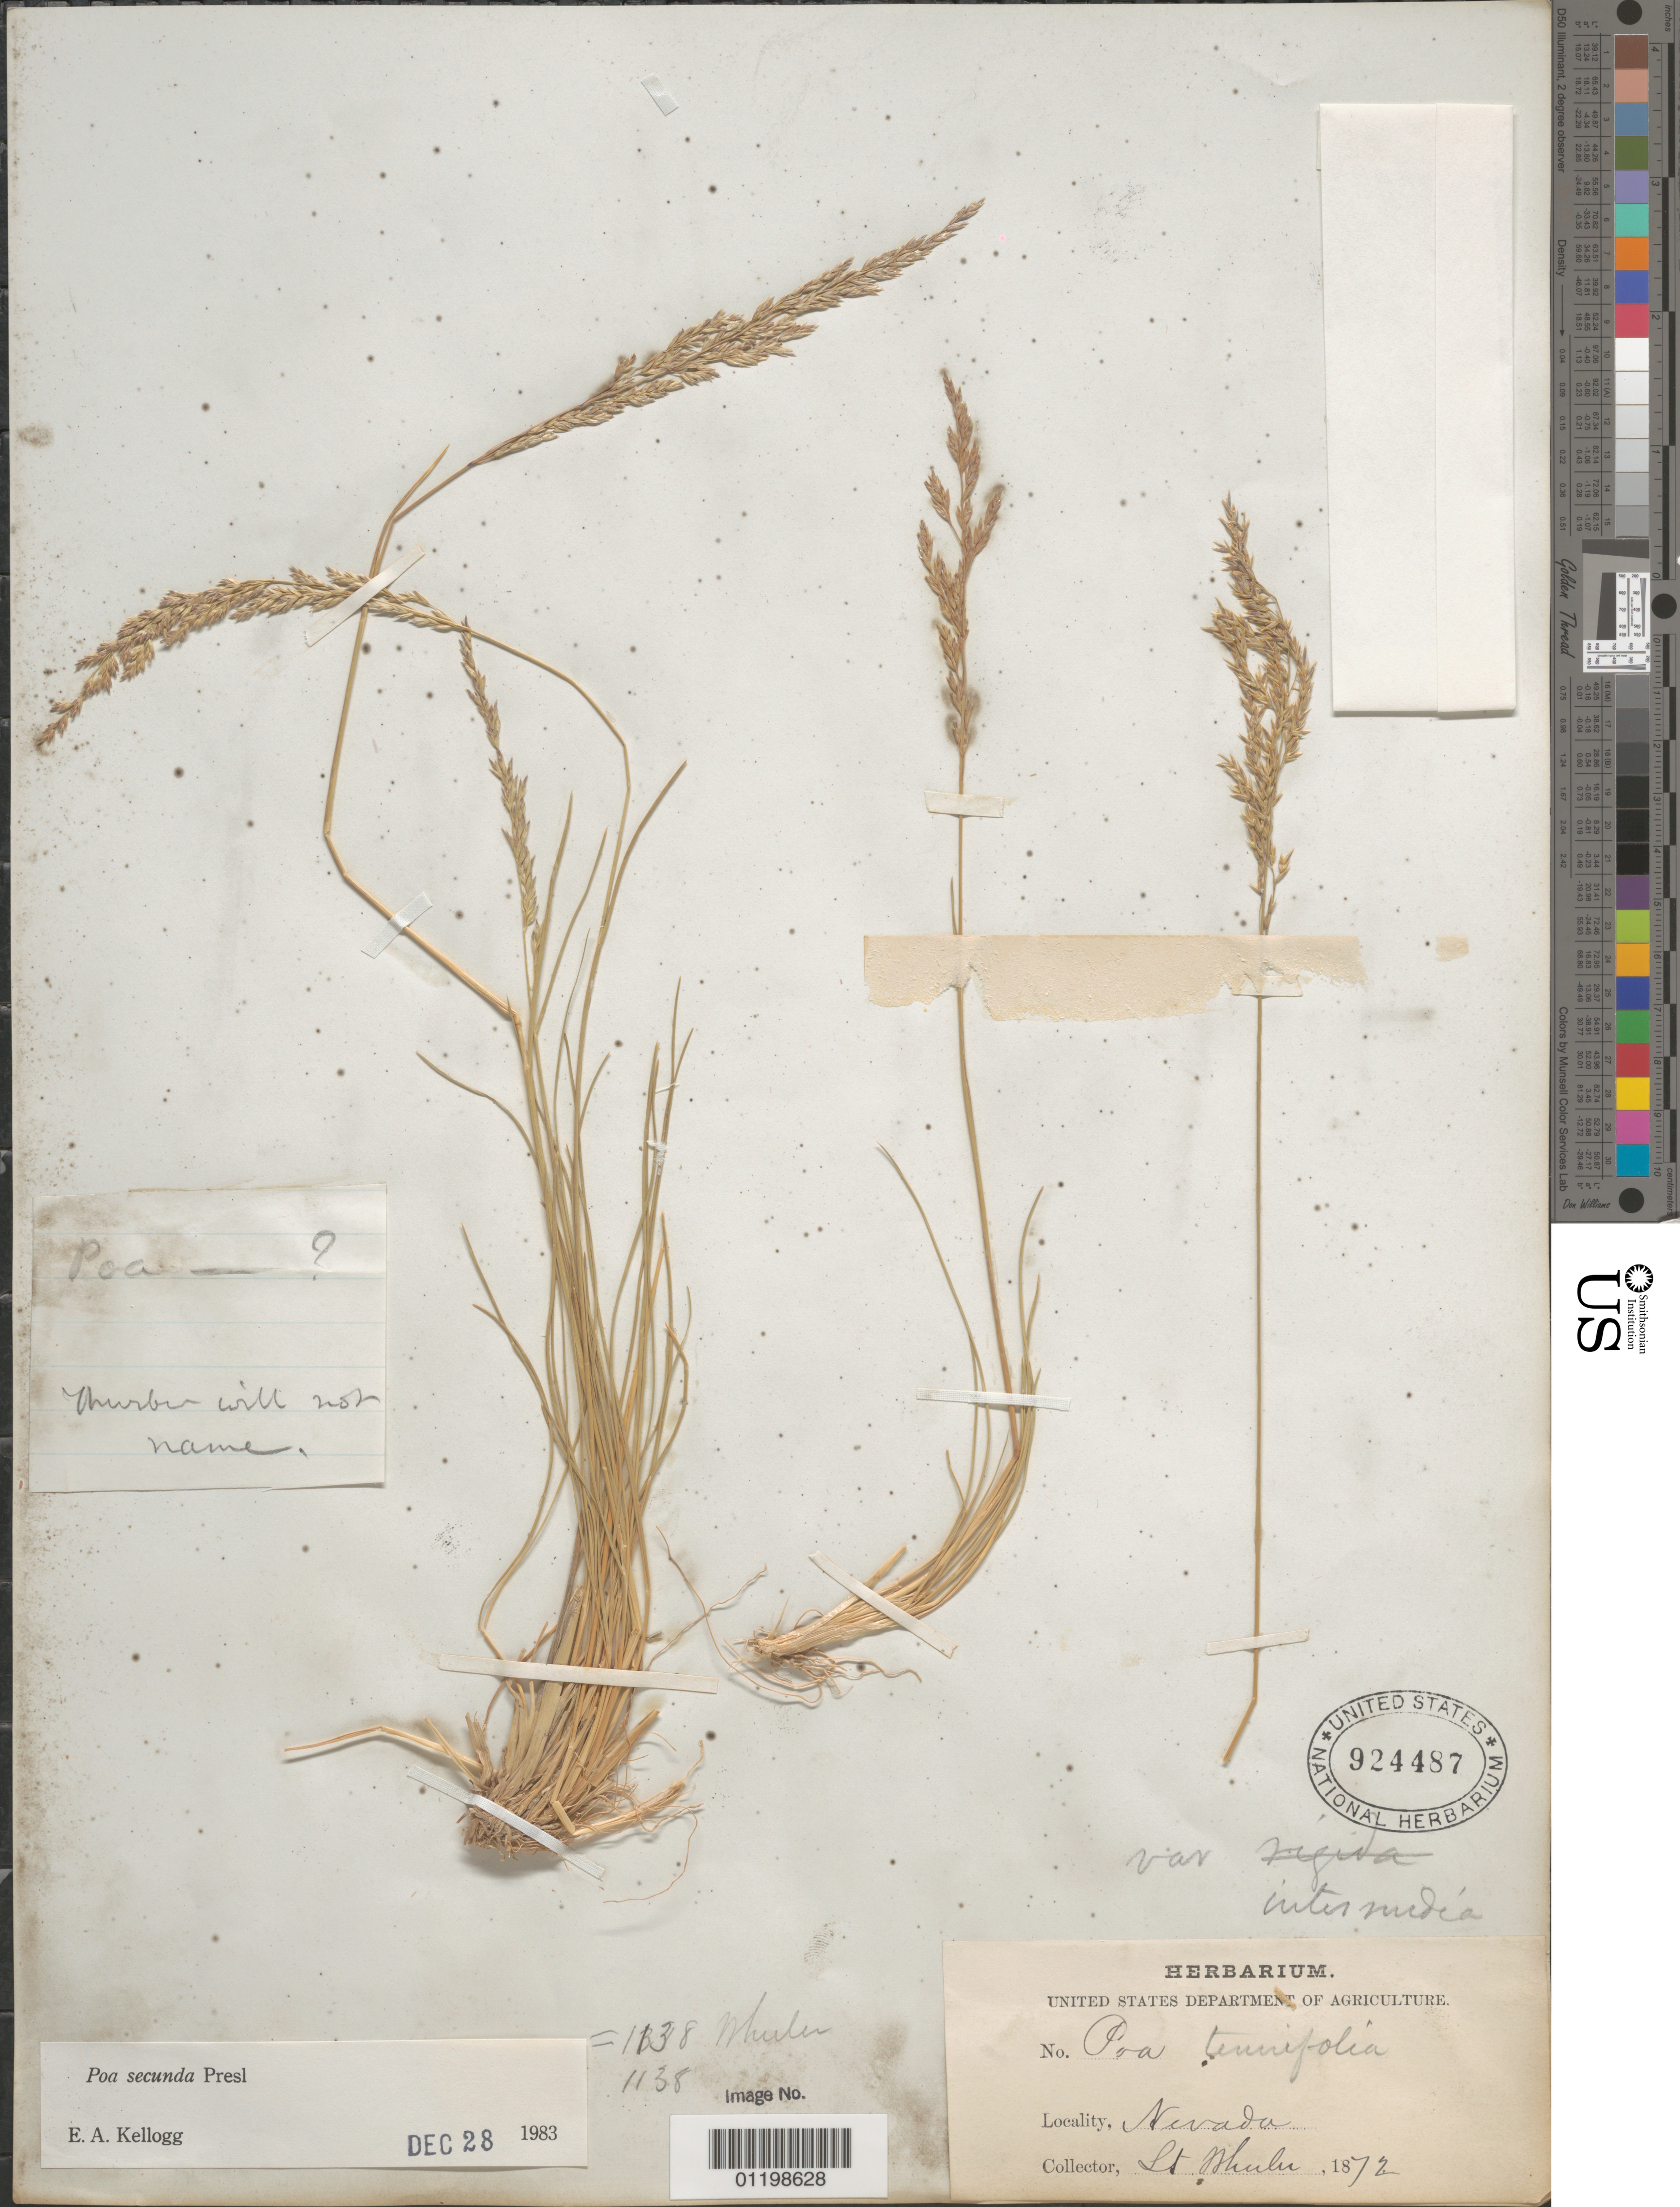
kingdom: Plantae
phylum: Tracheophyta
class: Liliopsida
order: Poales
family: Poaceae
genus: Poa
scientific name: Poa secunda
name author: J. Presl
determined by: Kellogg, E. A.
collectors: -- Wheeler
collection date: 1872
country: United States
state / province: Nevada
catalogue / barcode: US 924487